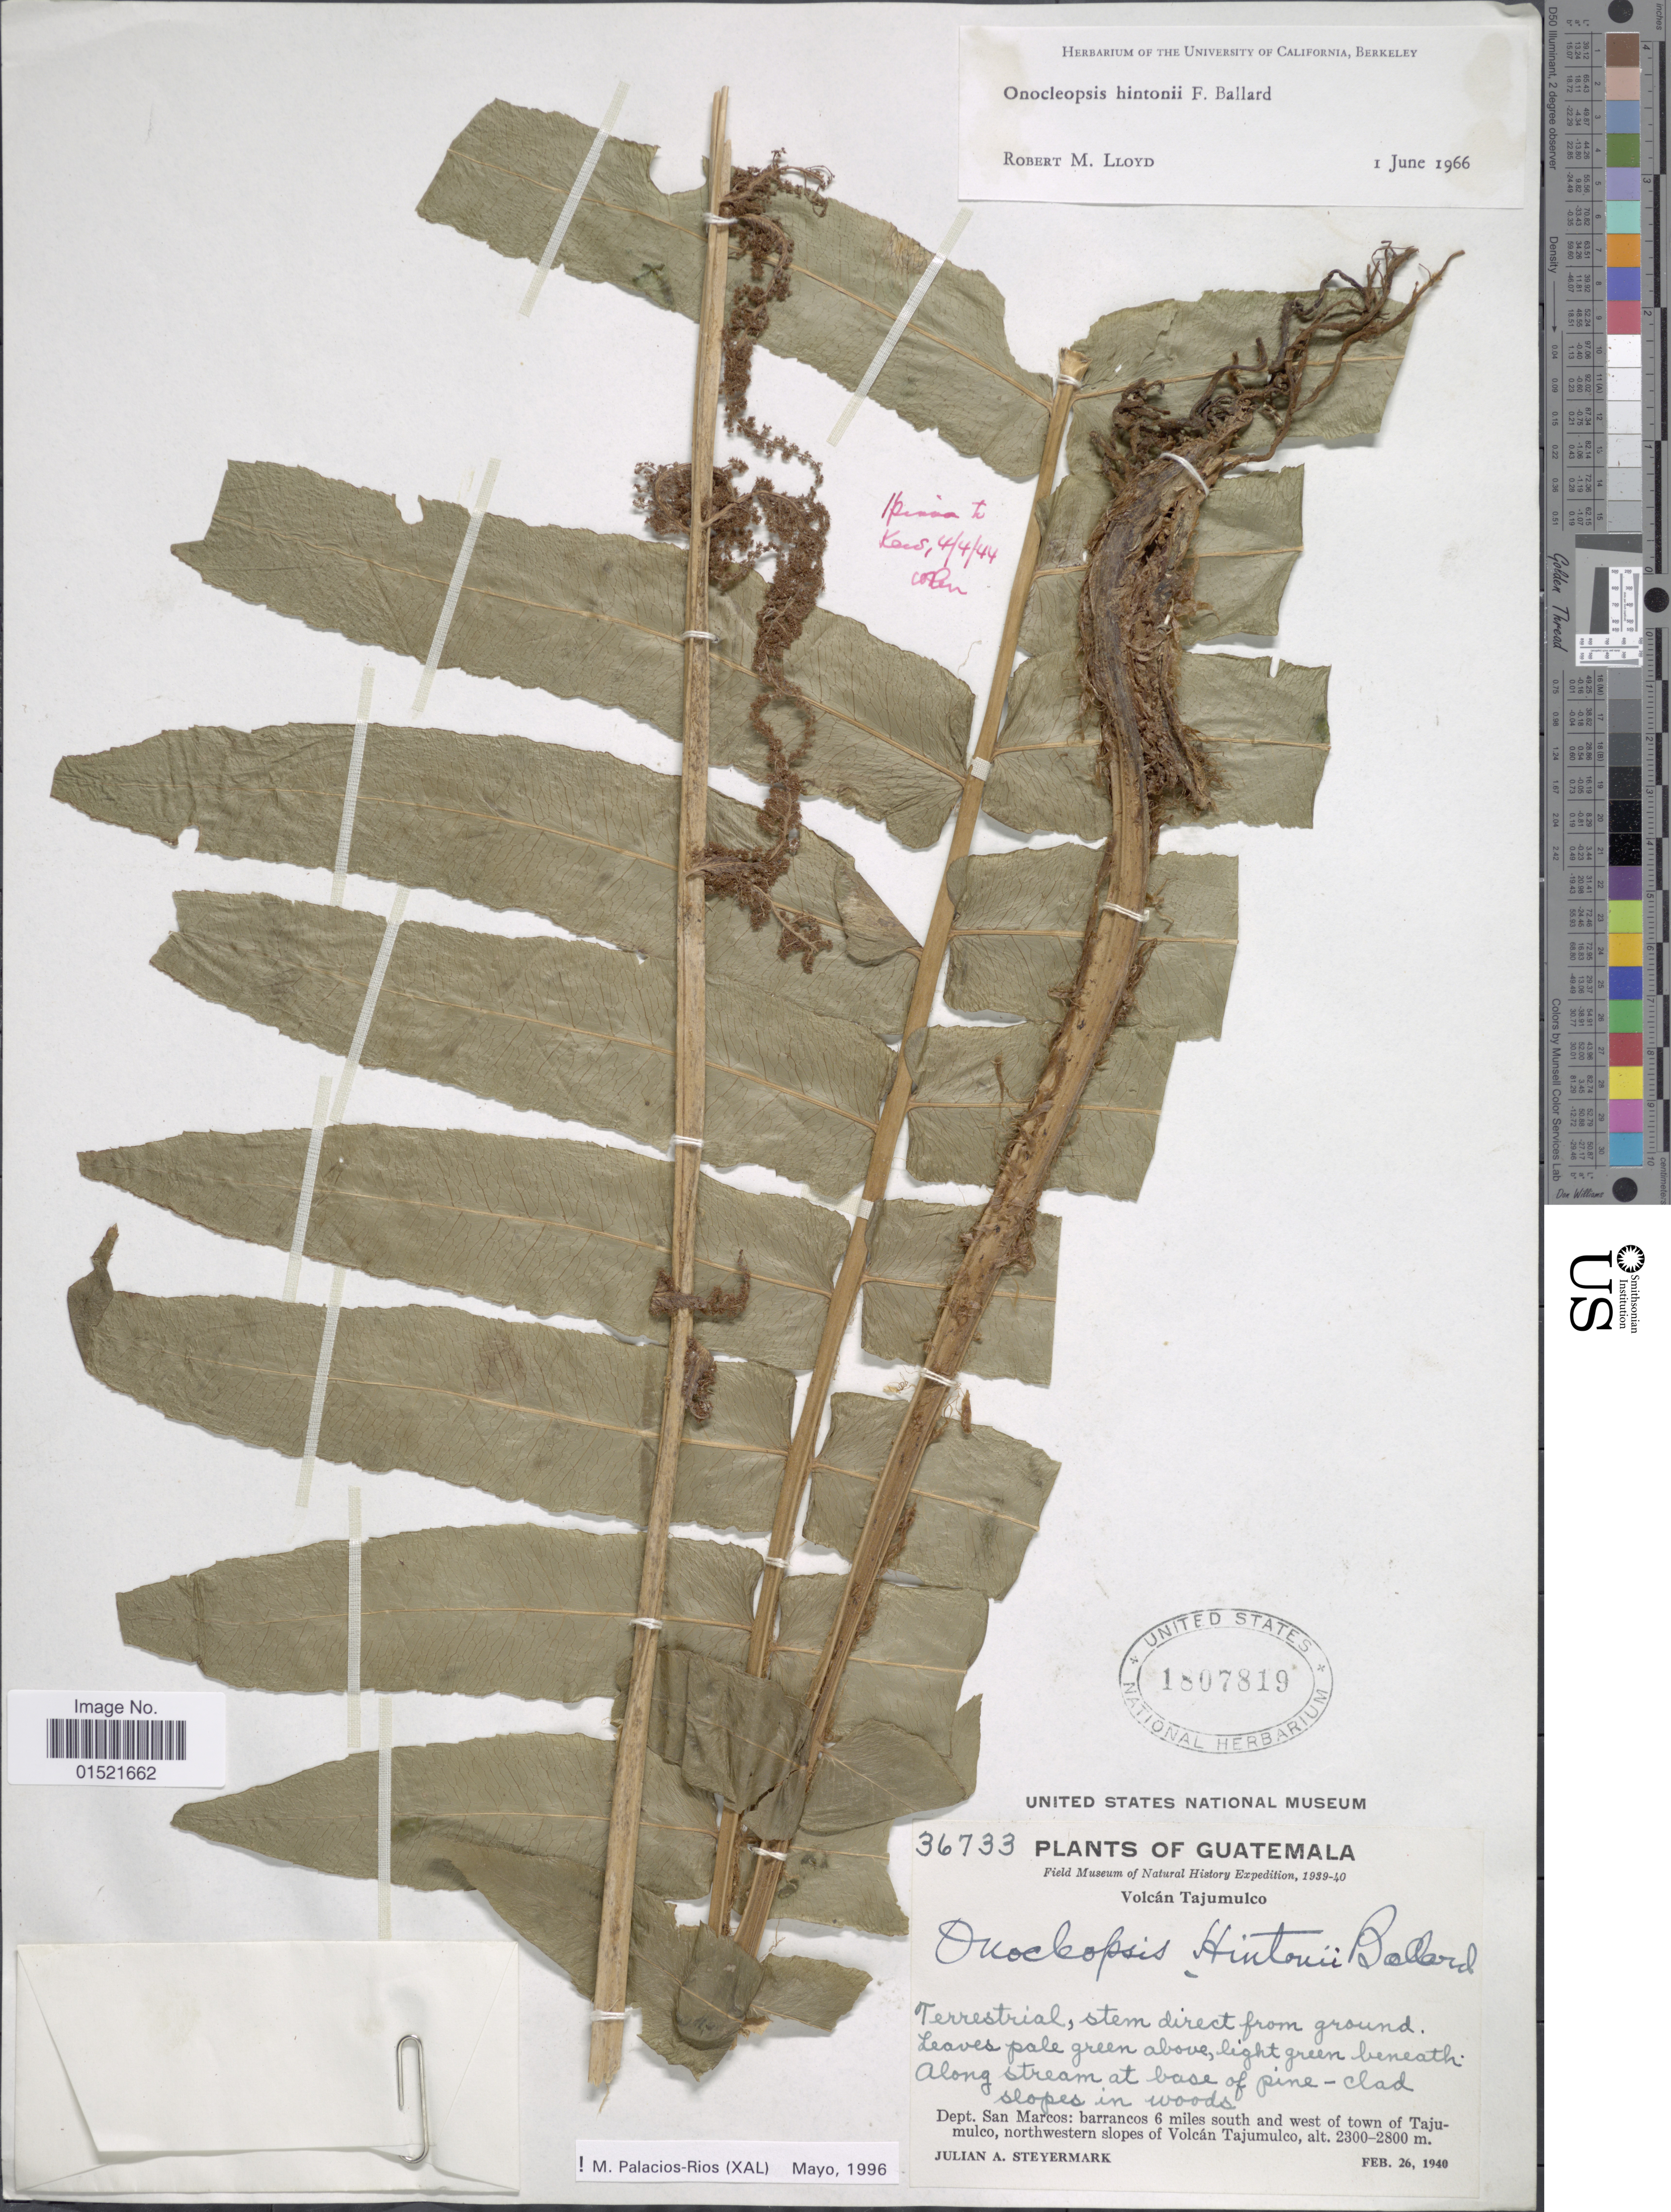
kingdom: Plantae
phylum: Tracheophyta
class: Polypodiopsida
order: Polypodiales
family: Onocleaceae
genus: Onocleopsis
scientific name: Onocleopsis hintonii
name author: F. Ballard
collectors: J. Steyermark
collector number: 36733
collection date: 1940-02-26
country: Guatemala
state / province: San Marcos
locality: Dept. San Marcos: barrancos 6 miles south and west of town of Tajumulco, northwestern slopes of Volcan Tajumulco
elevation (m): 2300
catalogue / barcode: US 1807819